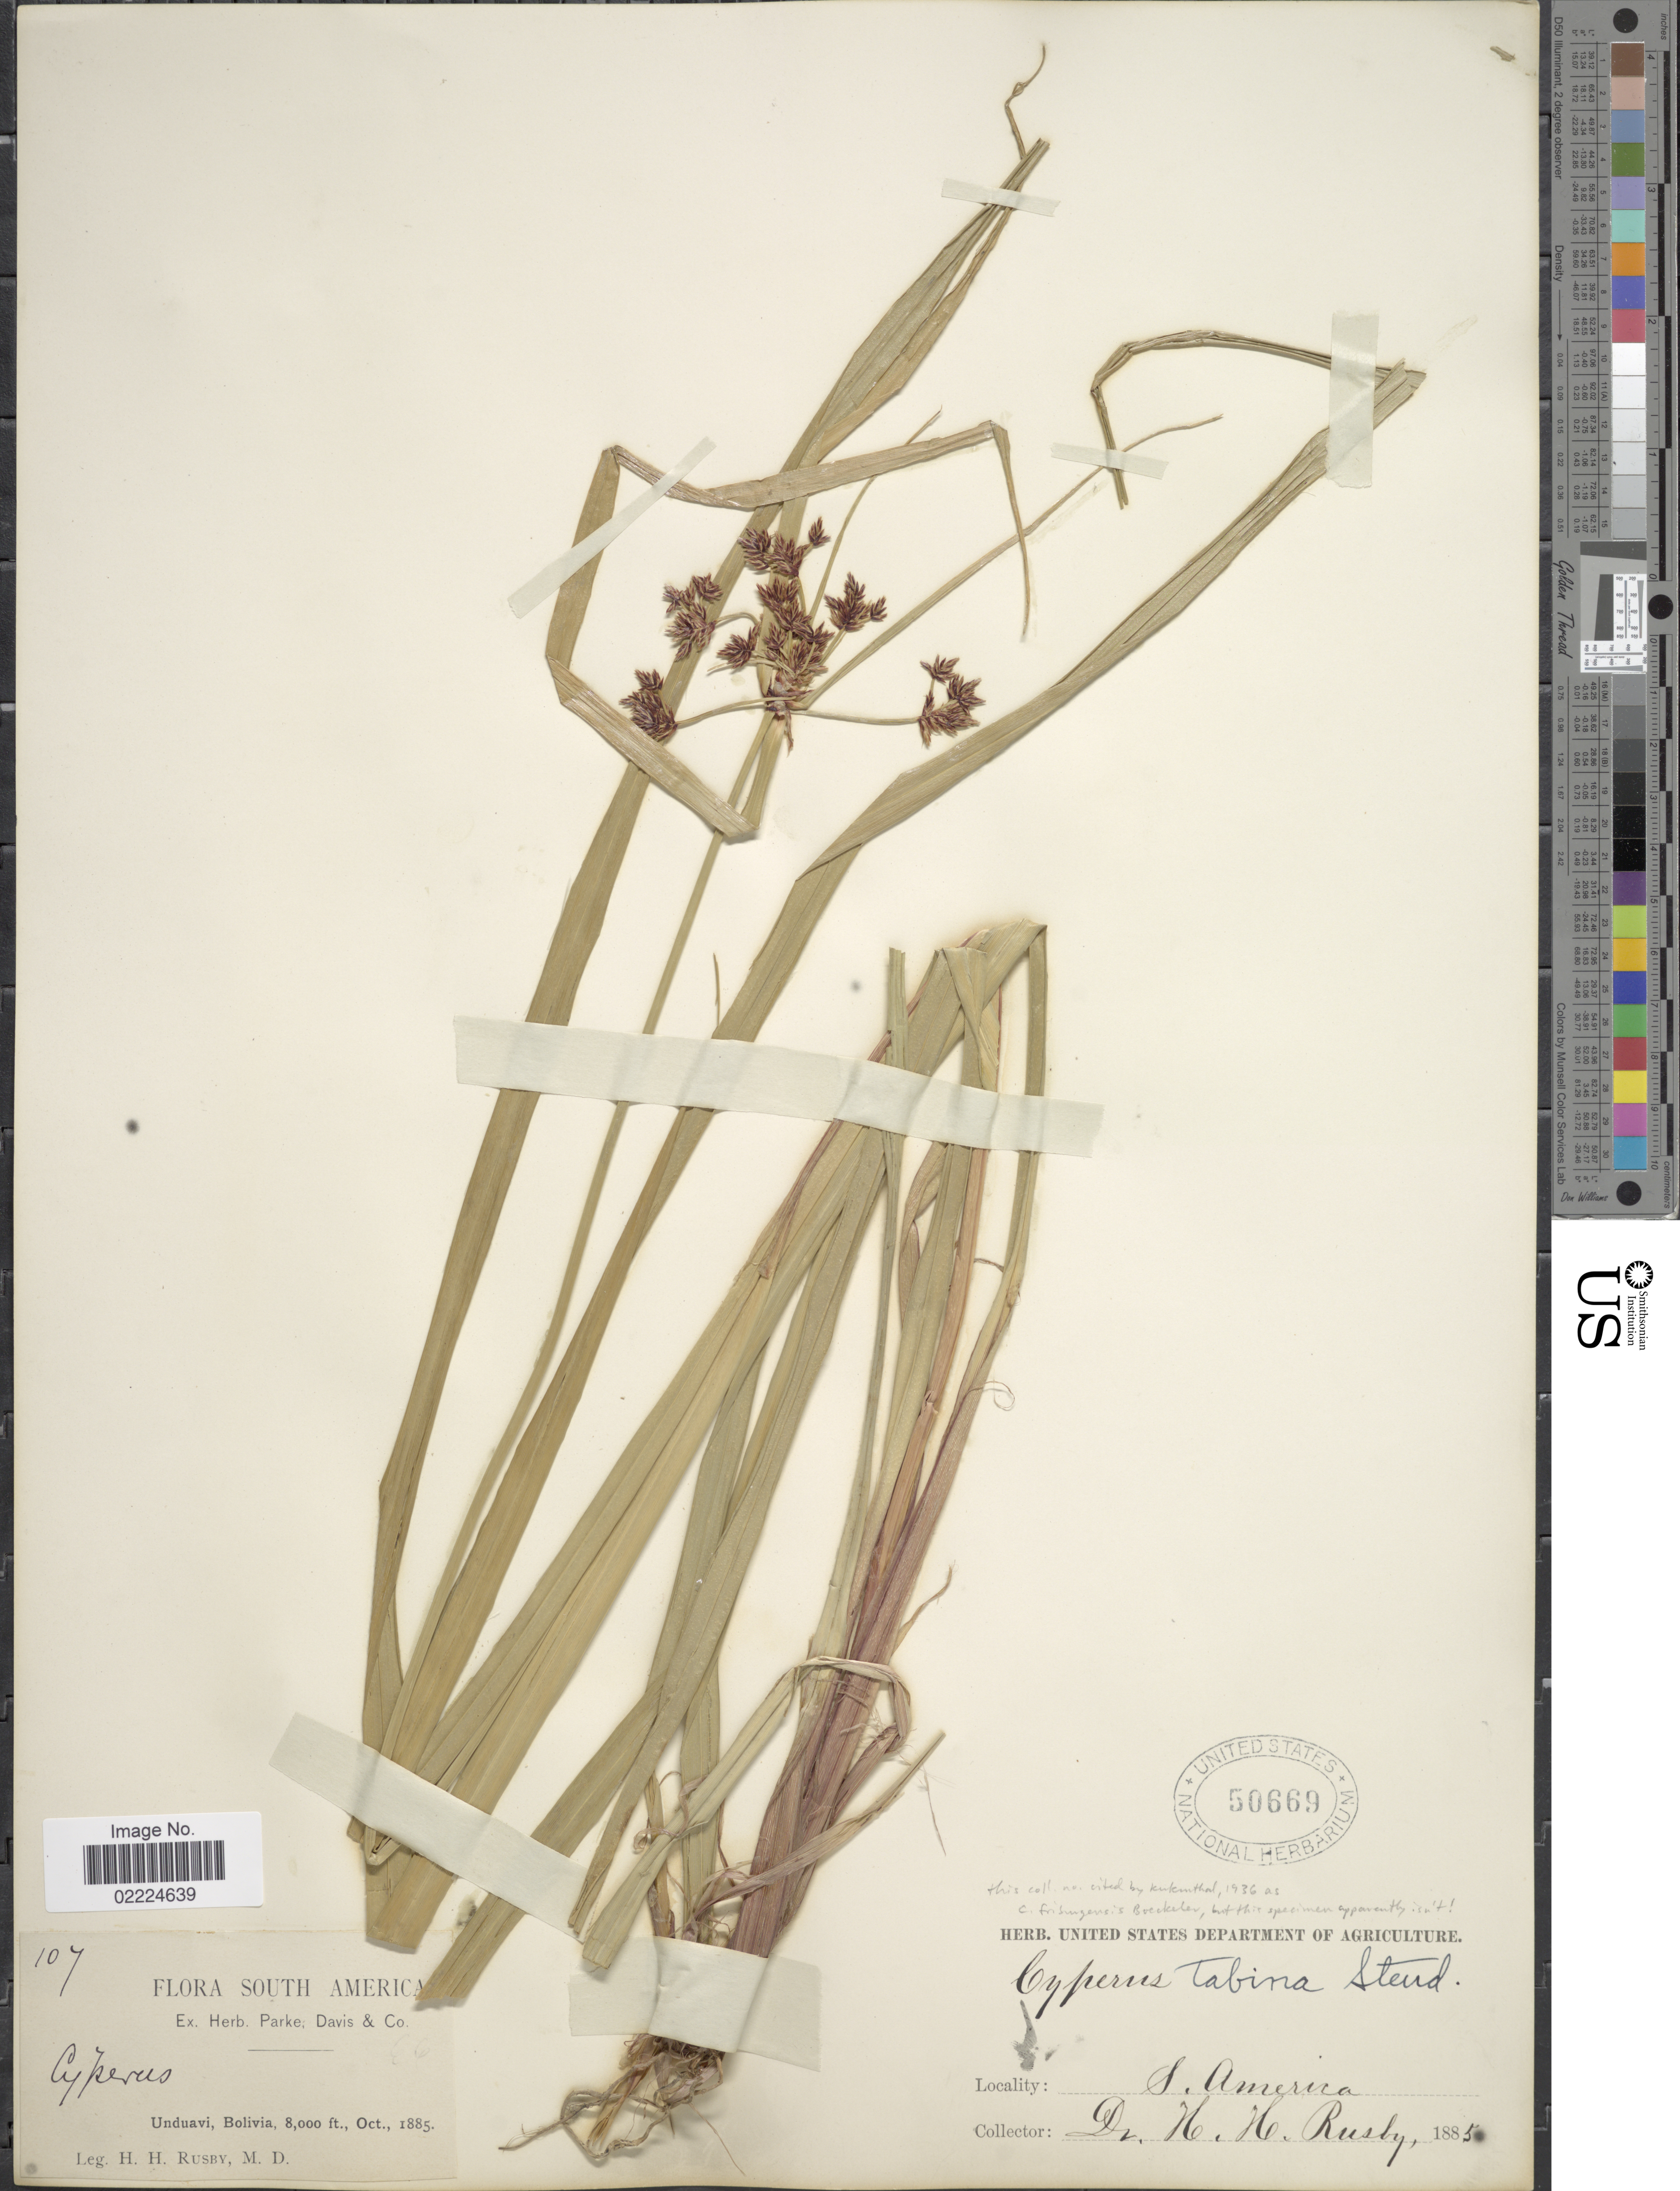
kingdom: Plantae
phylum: Tracheophyta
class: Liliopsida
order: Poales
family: Cyperaceae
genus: Cyperus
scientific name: Cyperus tabina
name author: Steud. ex Boeckeler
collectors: H. H. Rusby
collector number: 107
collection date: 1885-10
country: Bolivia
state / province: La Paz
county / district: Nor Yungas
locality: Unduavi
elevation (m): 2438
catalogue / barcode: US 50669